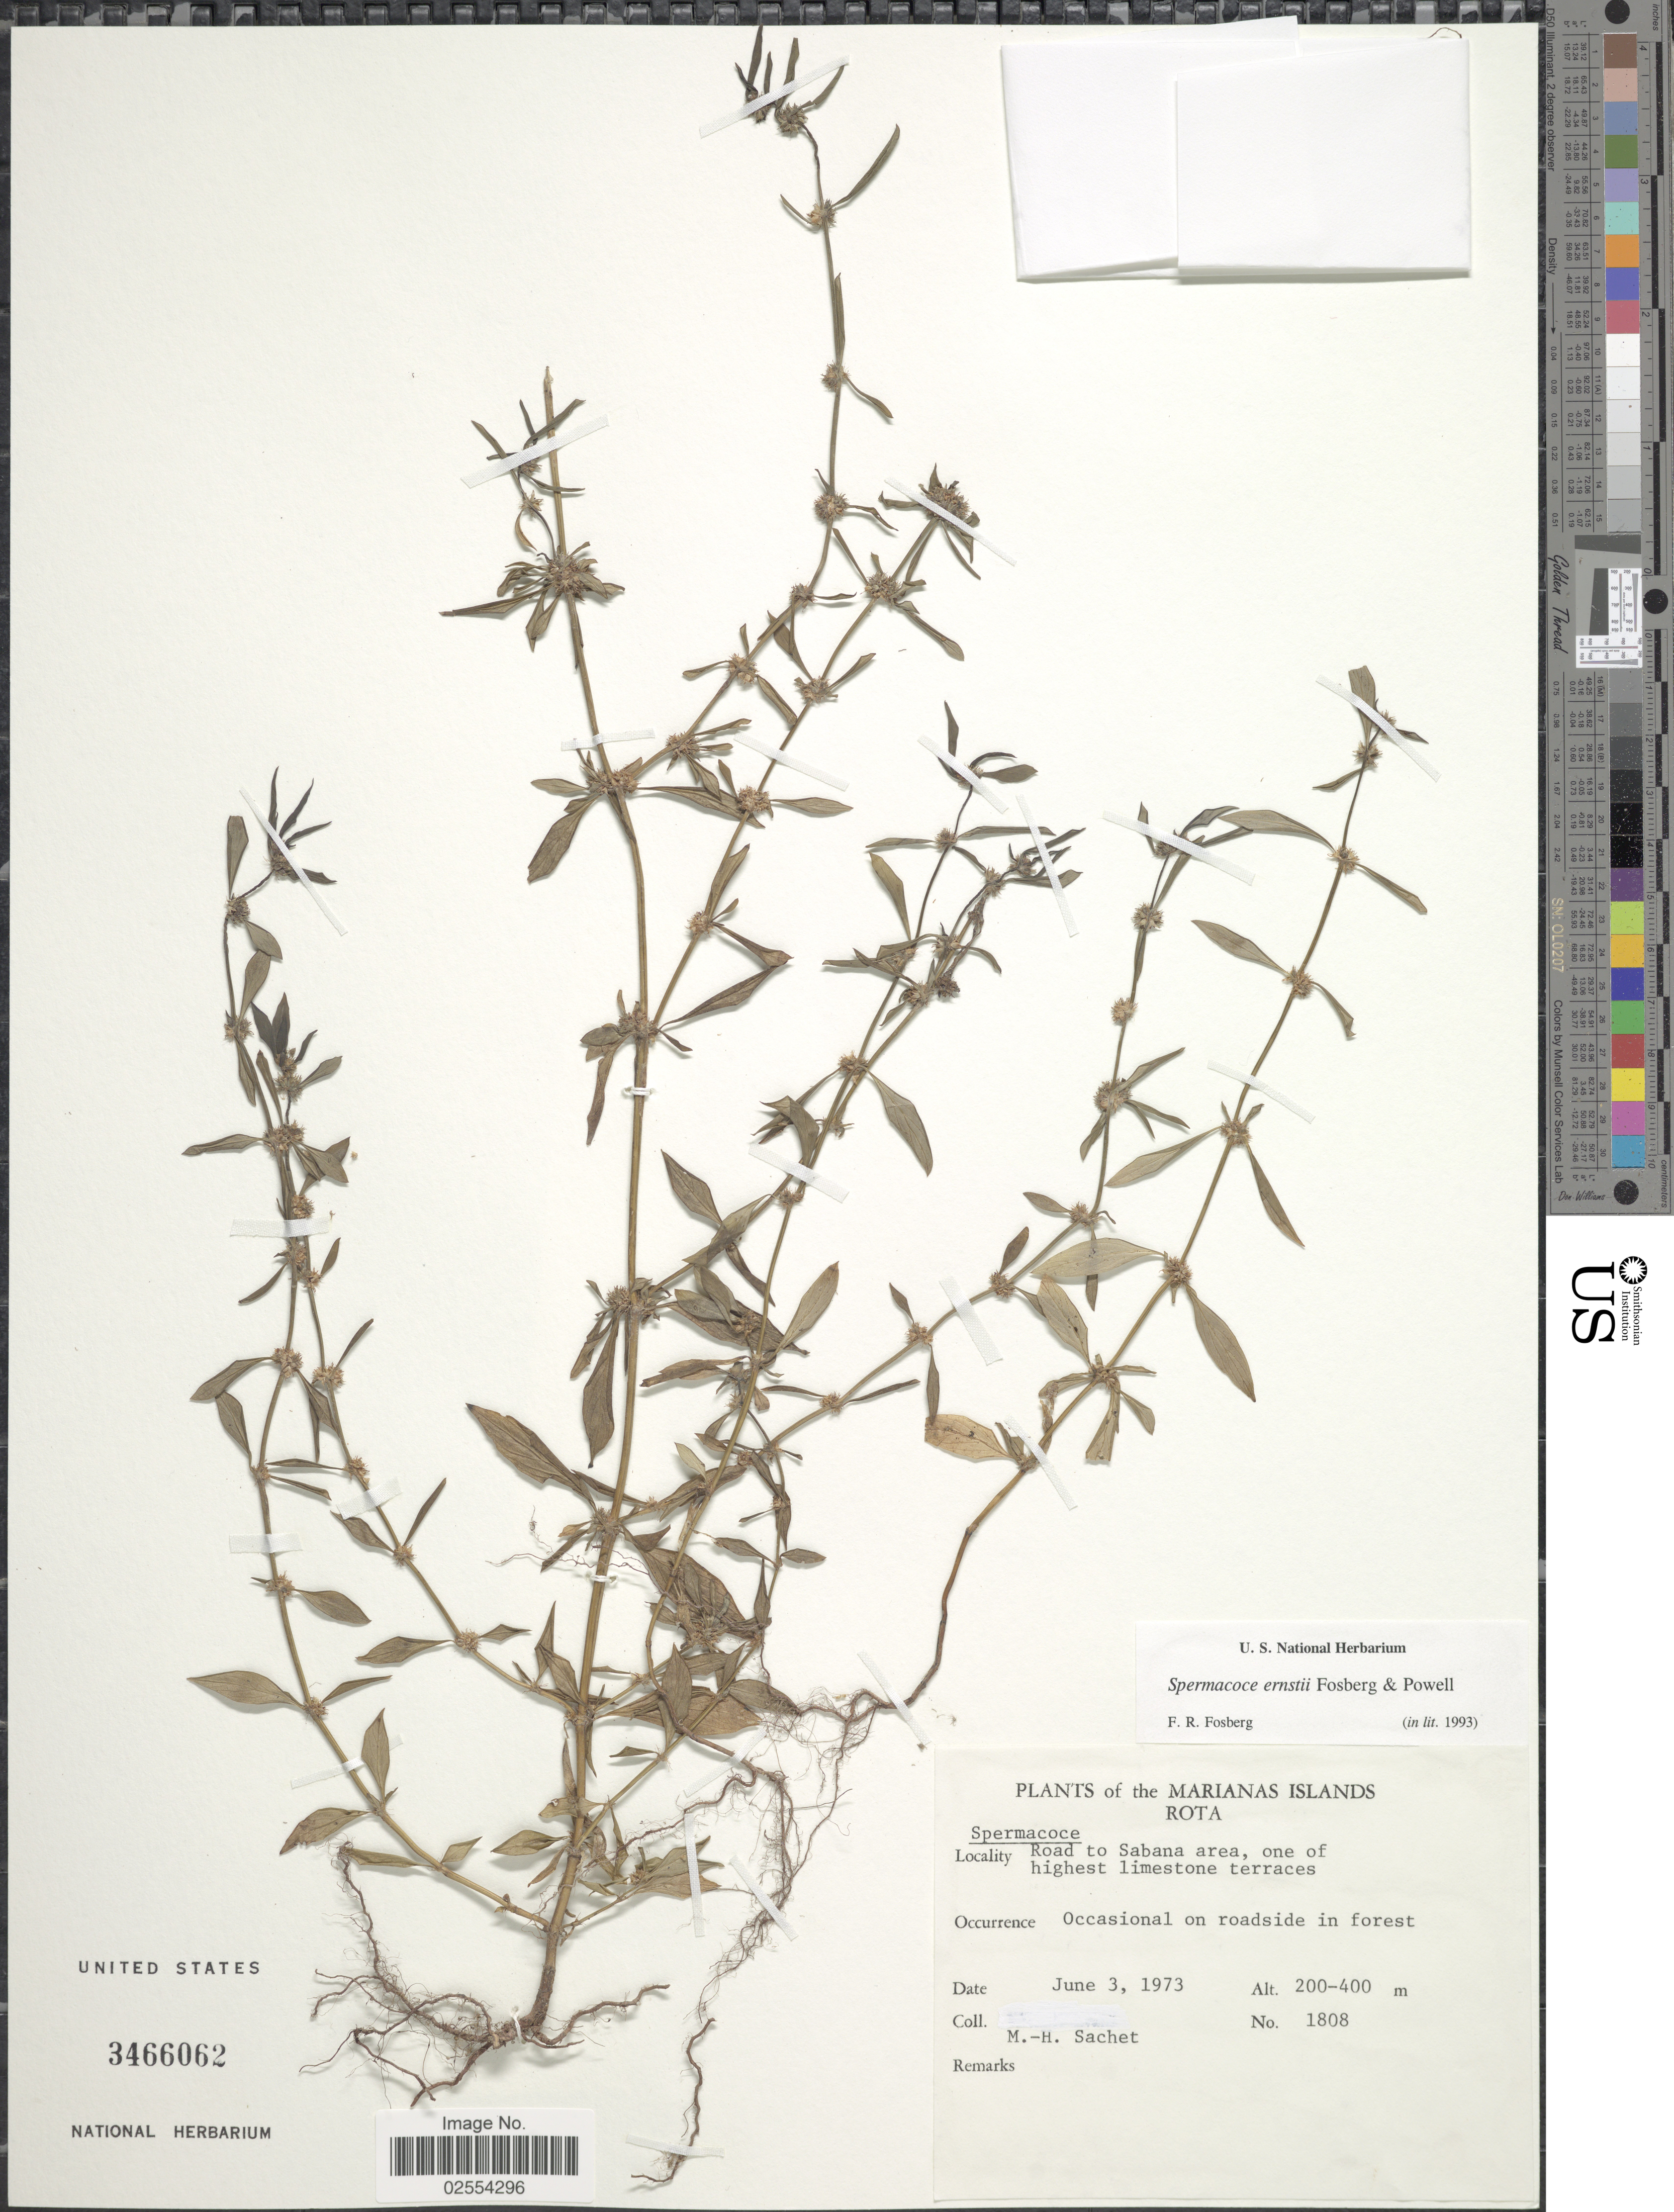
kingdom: Plantae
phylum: Tracheophyta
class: Magnoliopsida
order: Gentianales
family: Rubiaceae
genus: Spermacoce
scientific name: Spermacoce ernstii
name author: Fosberg & D.A. Powell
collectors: M.-H. Sachet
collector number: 1808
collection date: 1973-06-03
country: Northern Mariana Islands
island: Rota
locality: Rota, Road to Sabana area, one of highest limestone terraces, Occasional on roadside on forest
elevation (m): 200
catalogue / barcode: US 3466062